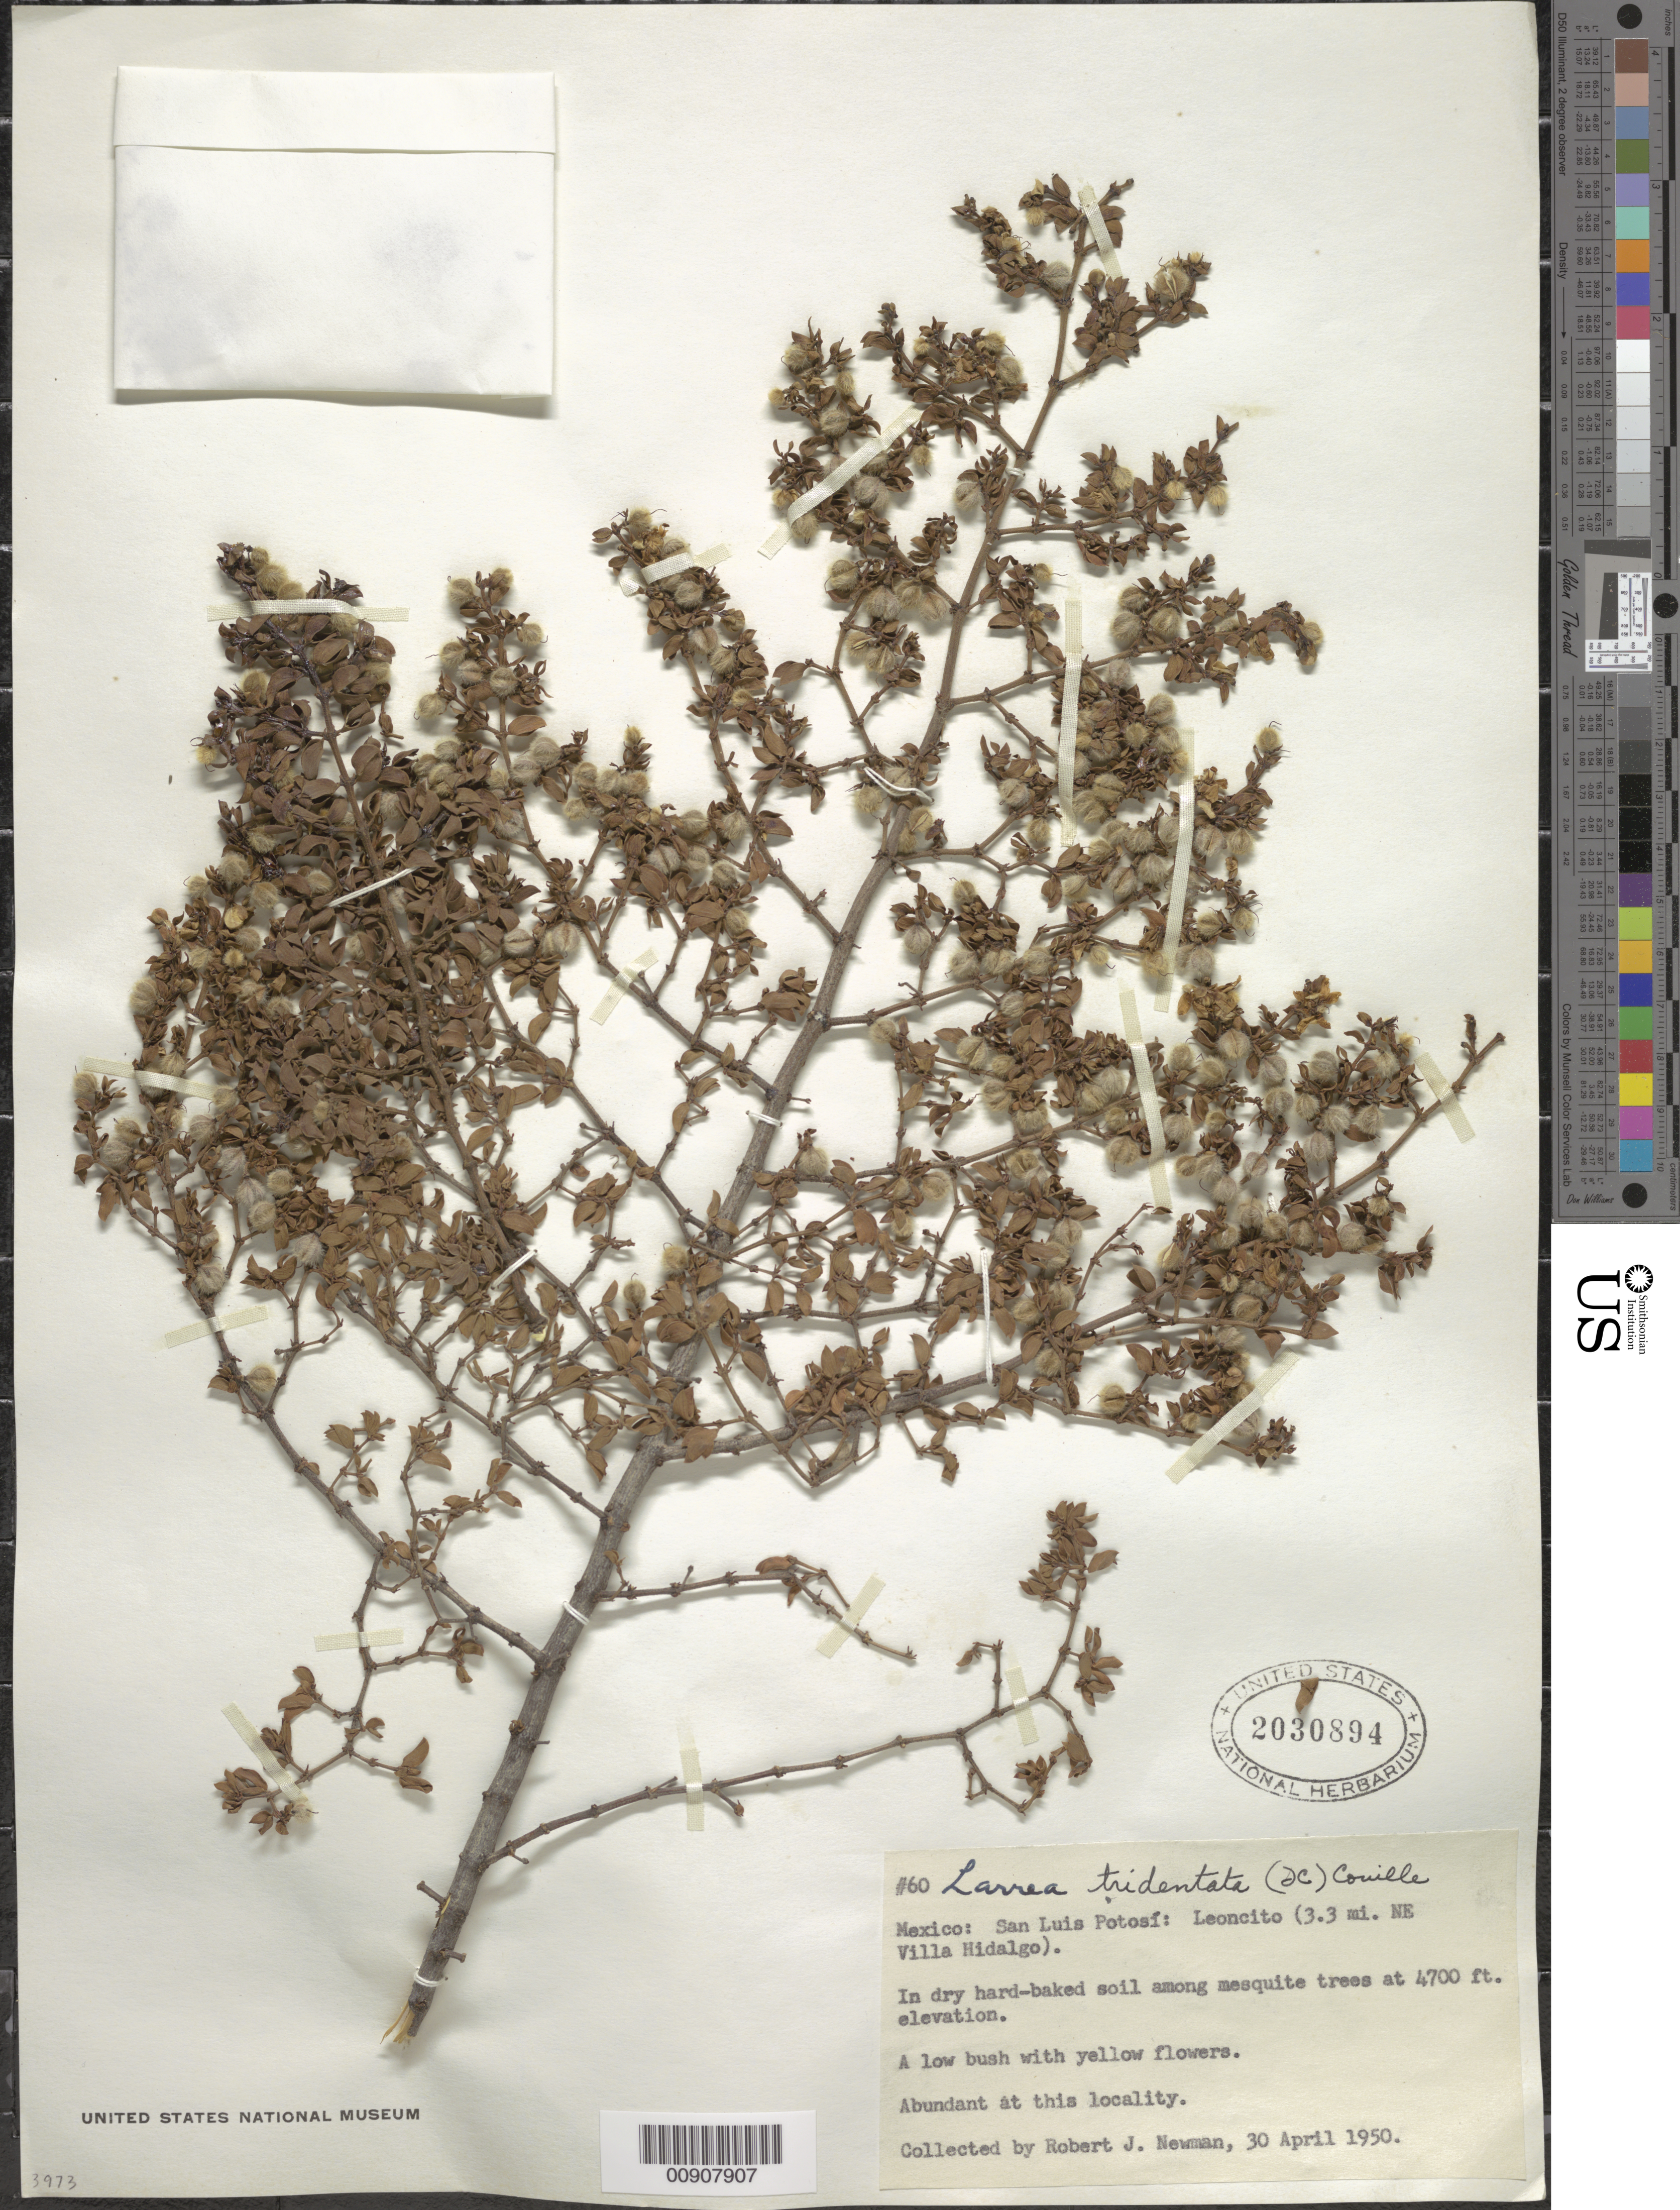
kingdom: Plantae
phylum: Tracheophyta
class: Magnoliopsida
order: Zygophyllales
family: Zygophyllaceae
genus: Larrea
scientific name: Larrea tridentata var. tridentata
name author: (Sessé & Moc. ex DC.) Coville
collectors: R. J. Newman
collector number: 60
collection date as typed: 30 Apr 1950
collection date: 1950-04-30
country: Mexico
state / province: San Luis Potosí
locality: San Luis Potosí: Leoncito (3.3 mi. NE Villa Hidalgo).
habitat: In dry hard-baked soil among mesquite trees.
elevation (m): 1433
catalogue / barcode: US 2030894